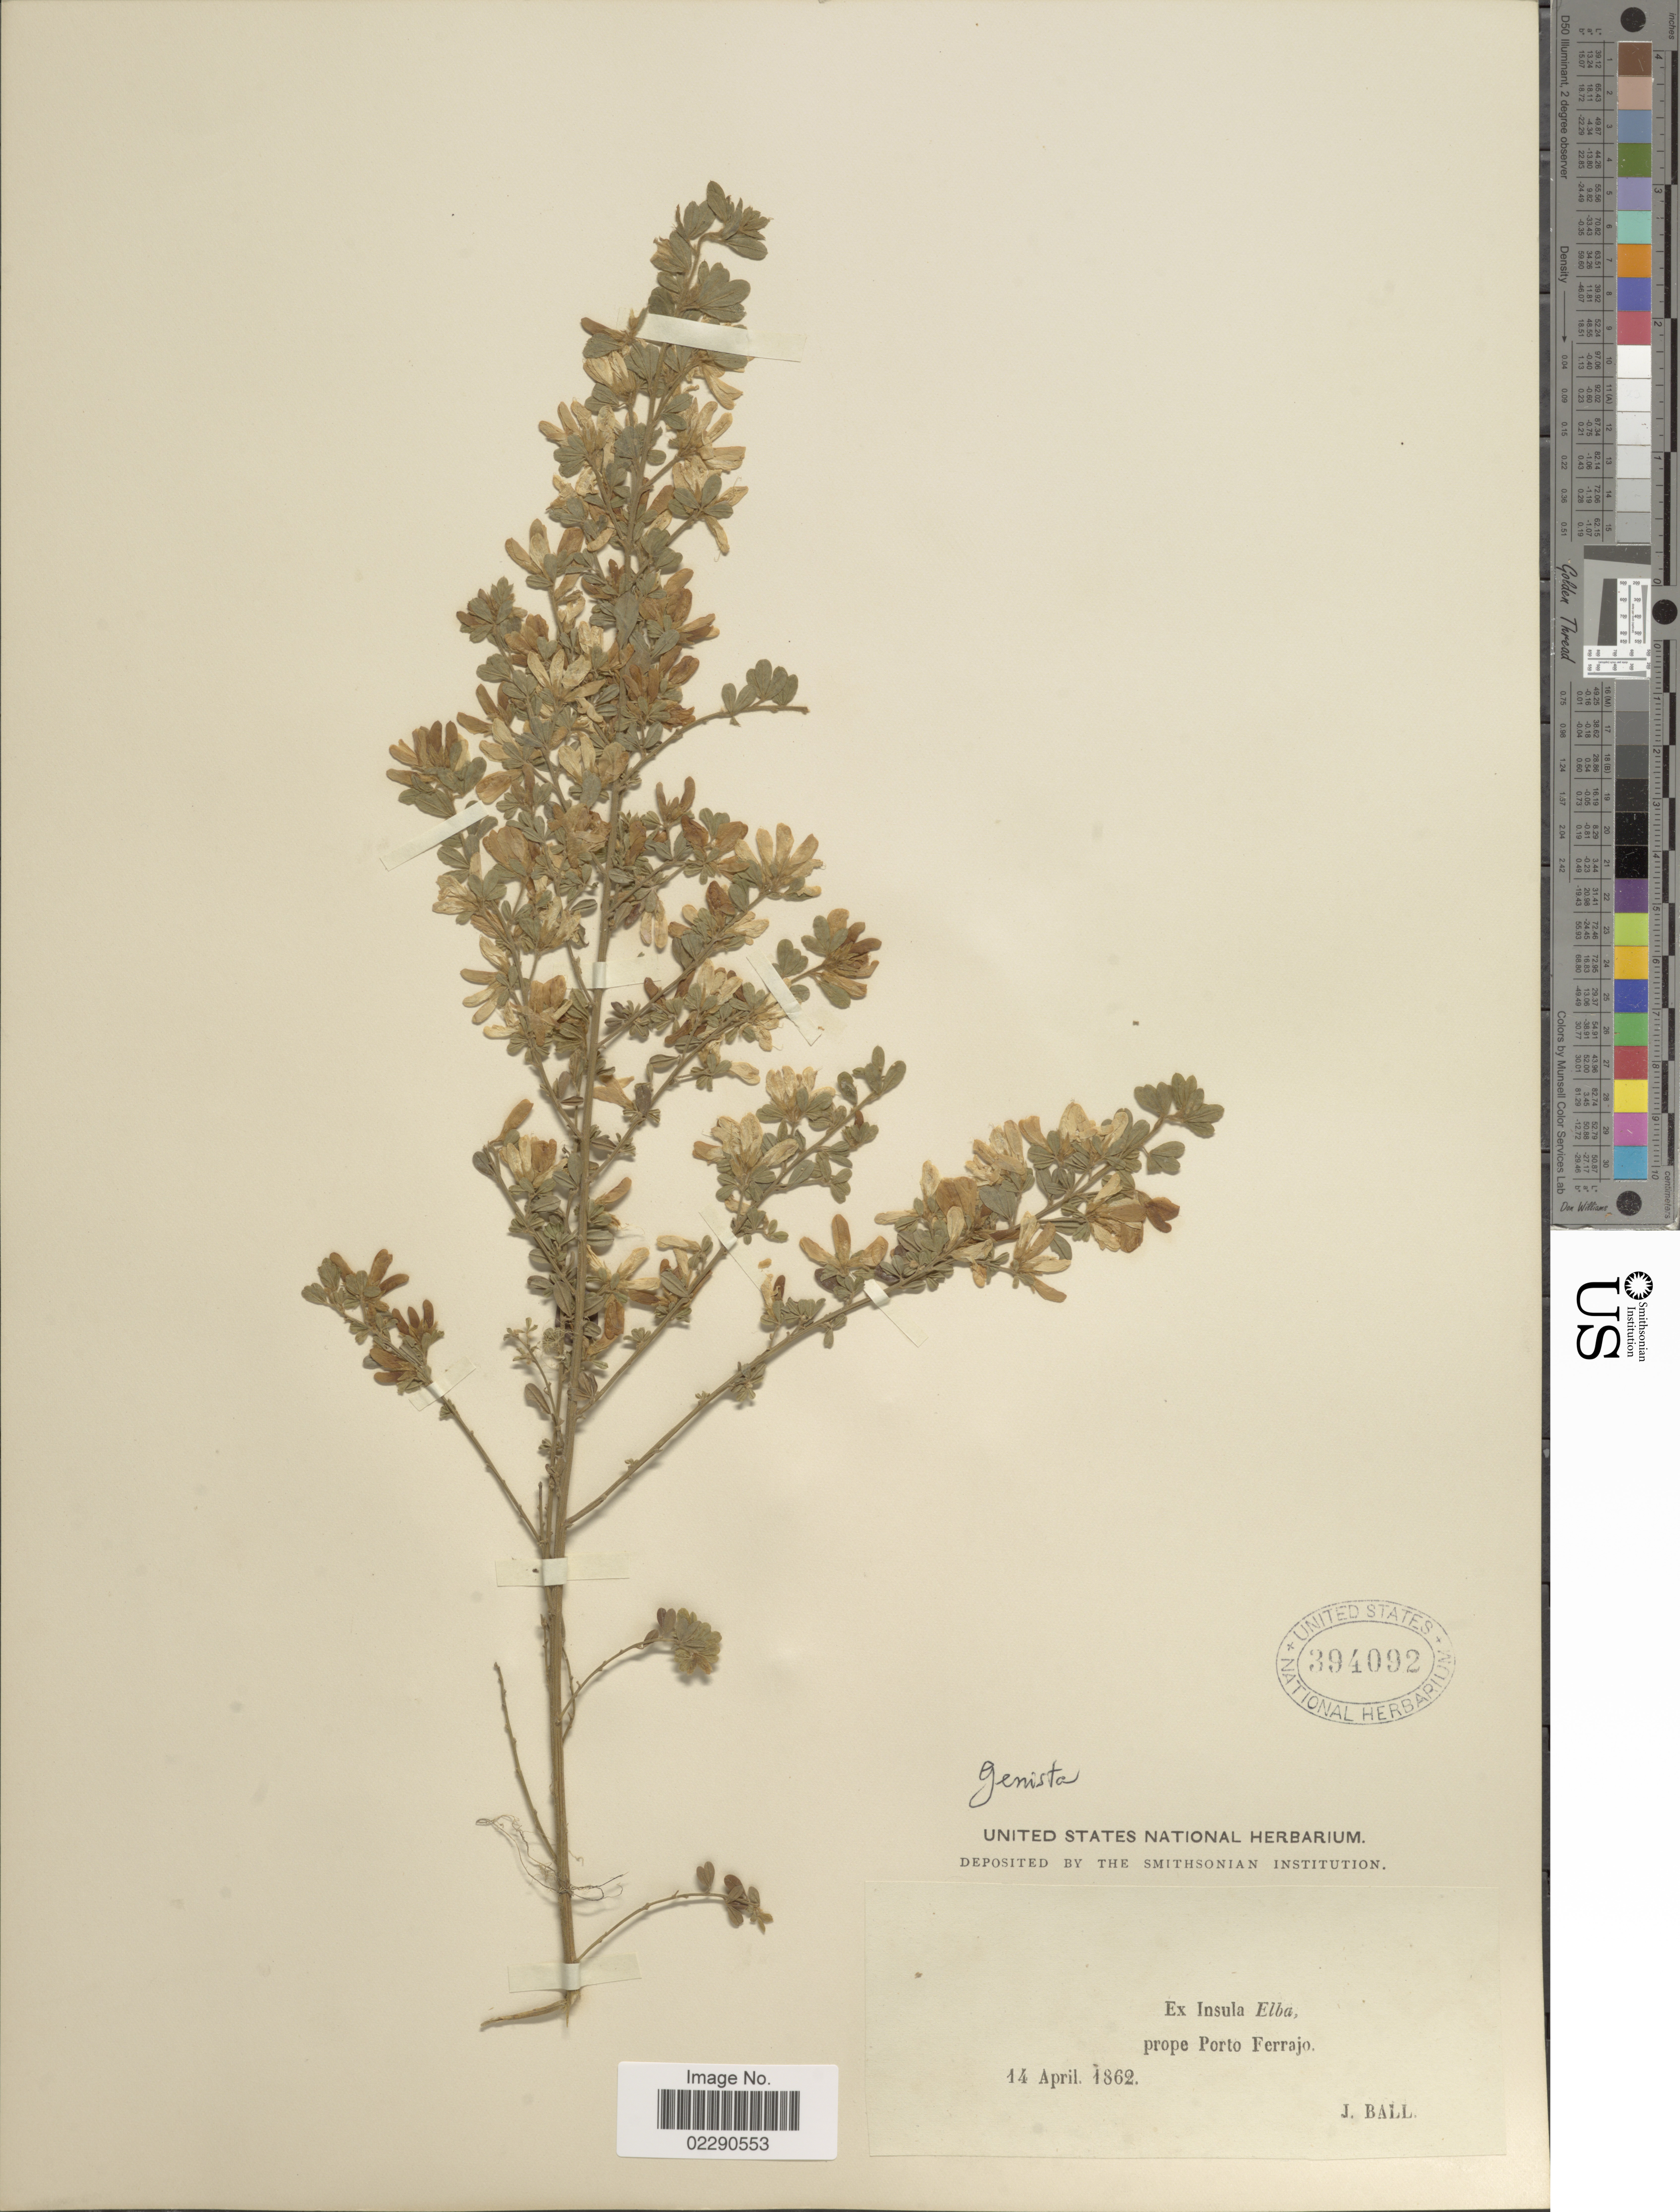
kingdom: Plantae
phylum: Tracheophyta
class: Magnoliopsida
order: Fabales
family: Fabaceae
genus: Genista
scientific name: Genista sp.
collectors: J. Ball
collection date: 1862-04-14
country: Italy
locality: Insula Elba, prope Porto Ferrajo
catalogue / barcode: US 394092